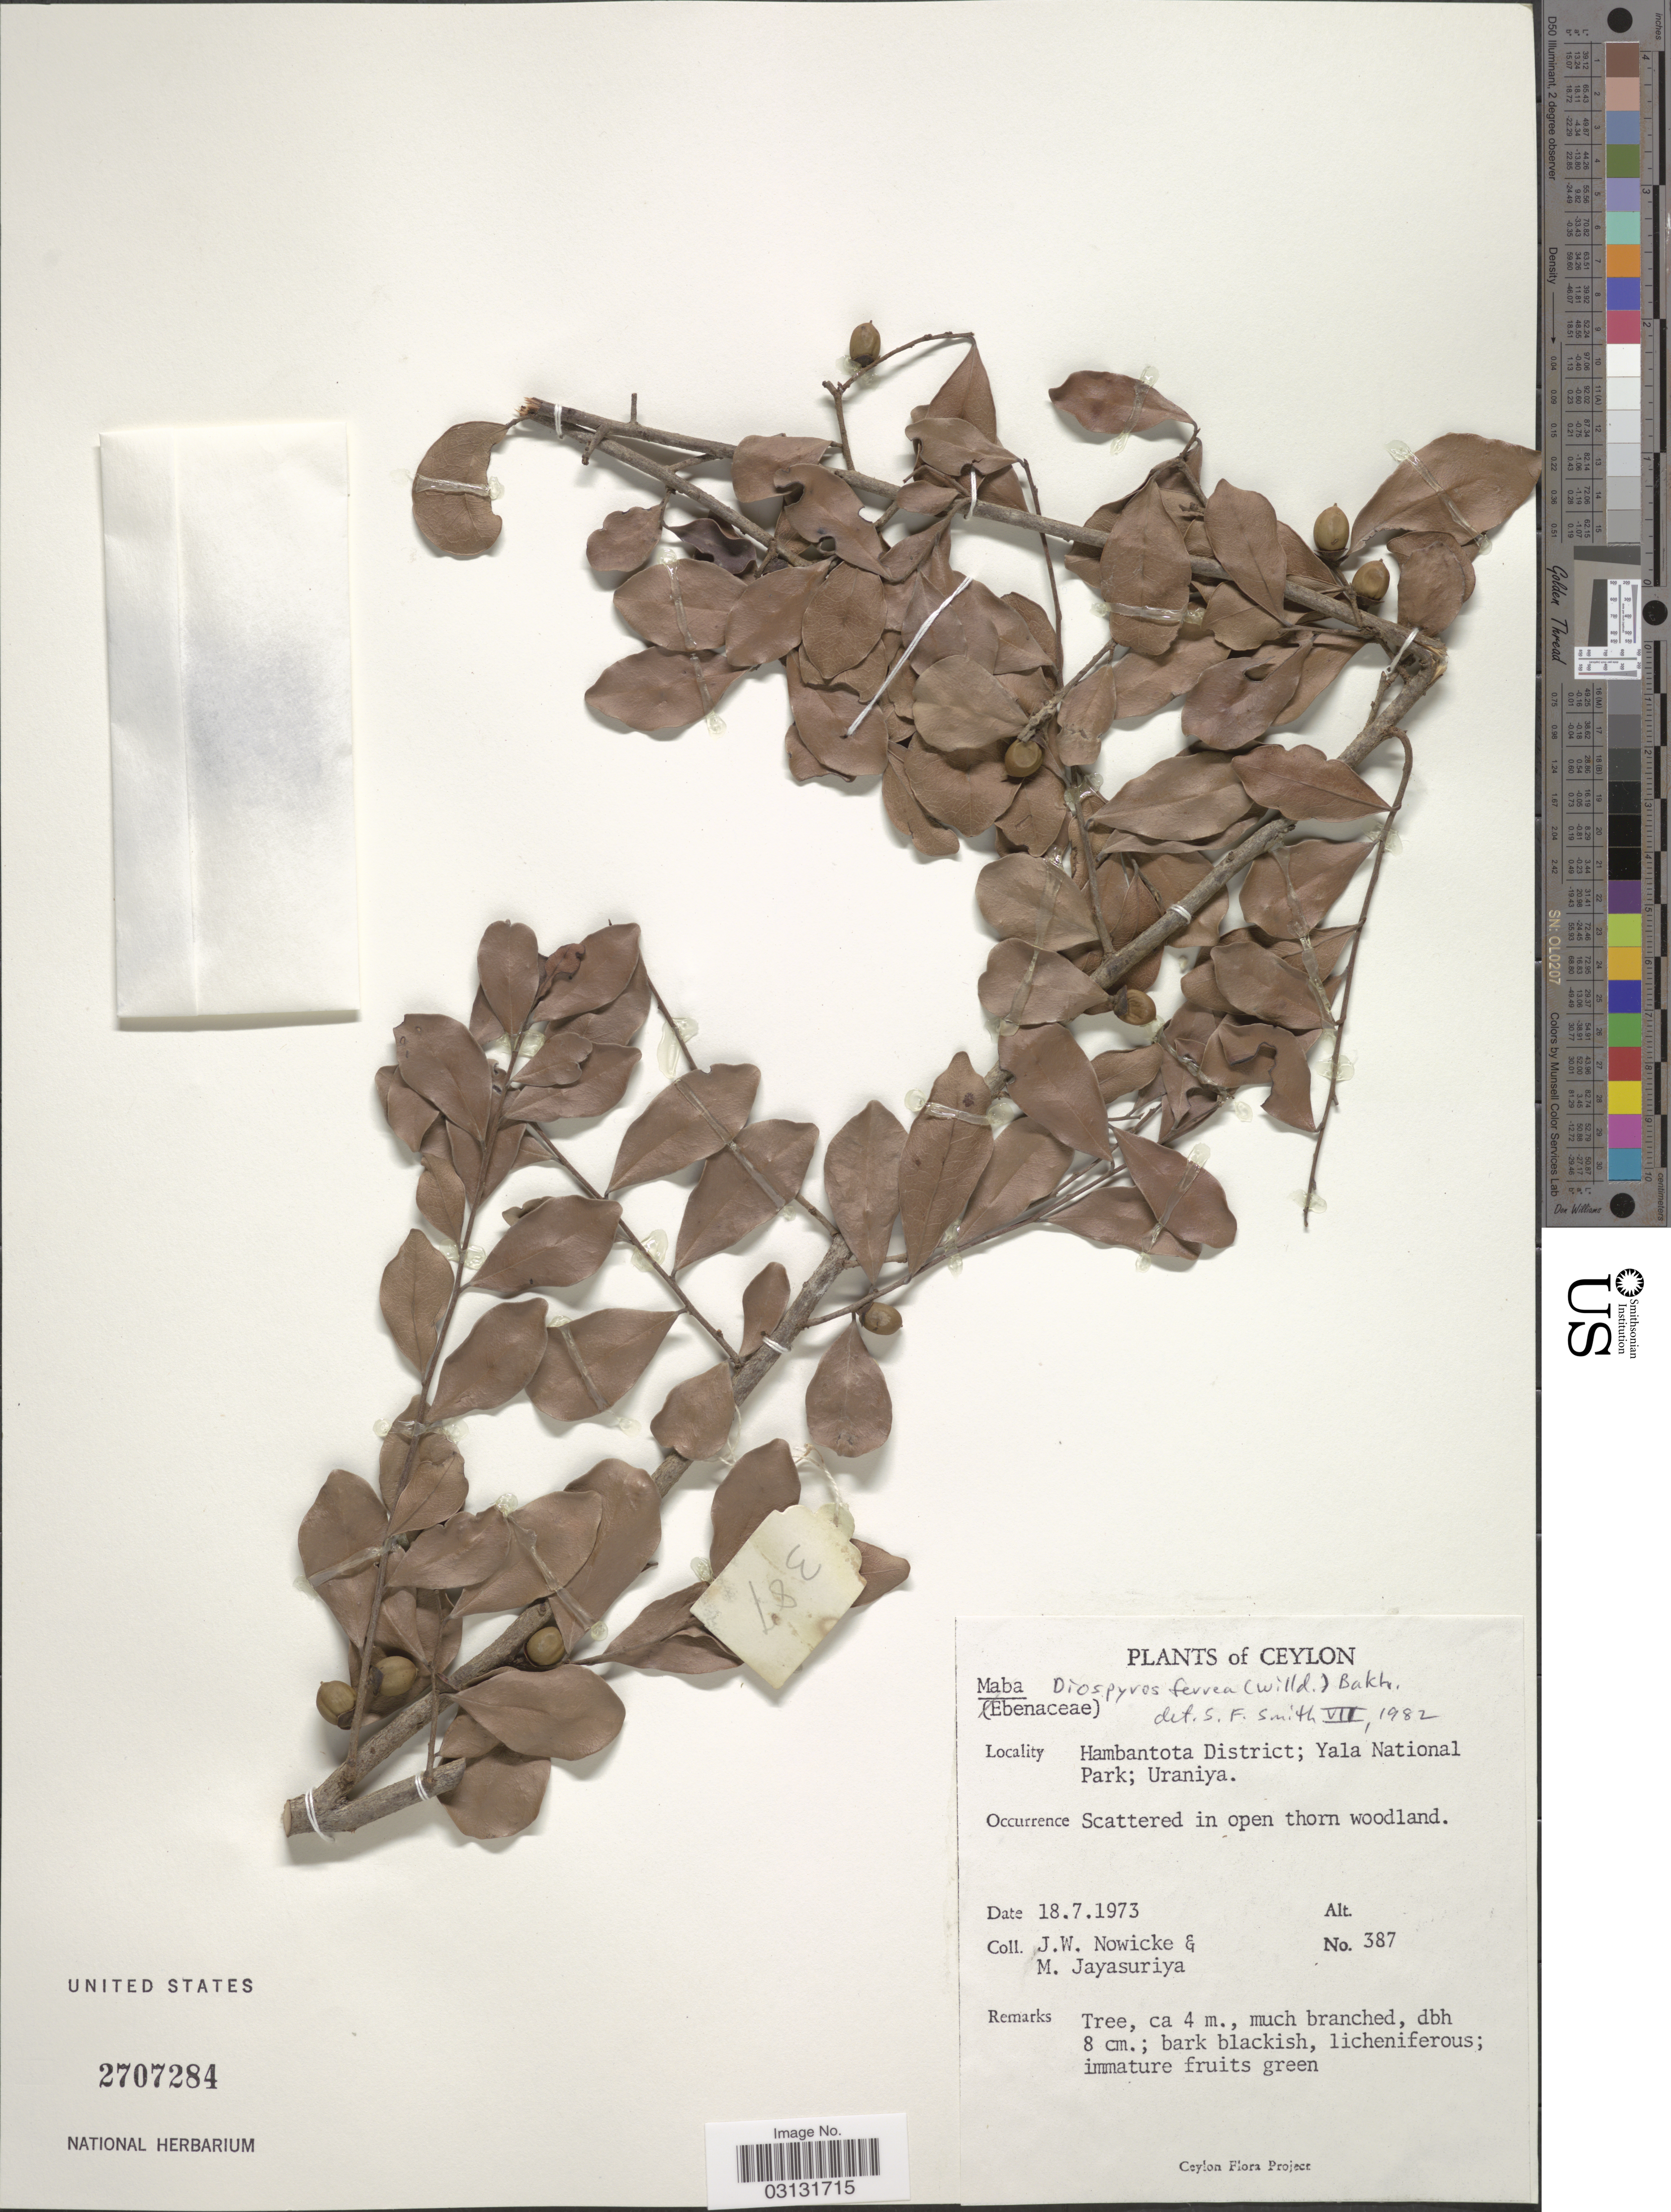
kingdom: Plantae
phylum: Tracheophyta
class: Magnoliopsida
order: Ericales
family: Ebenaceae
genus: Diospyros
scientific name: Diospyros ferrea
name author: (Willd.) Bakh.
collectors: J. W. Nowicke & M. Jayasuriya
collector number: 387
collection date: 1973-07-18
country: Sri Lanka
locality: Ceylon. Hambantota District; Yala National Park; Uraniya.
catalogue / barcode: US 2707284